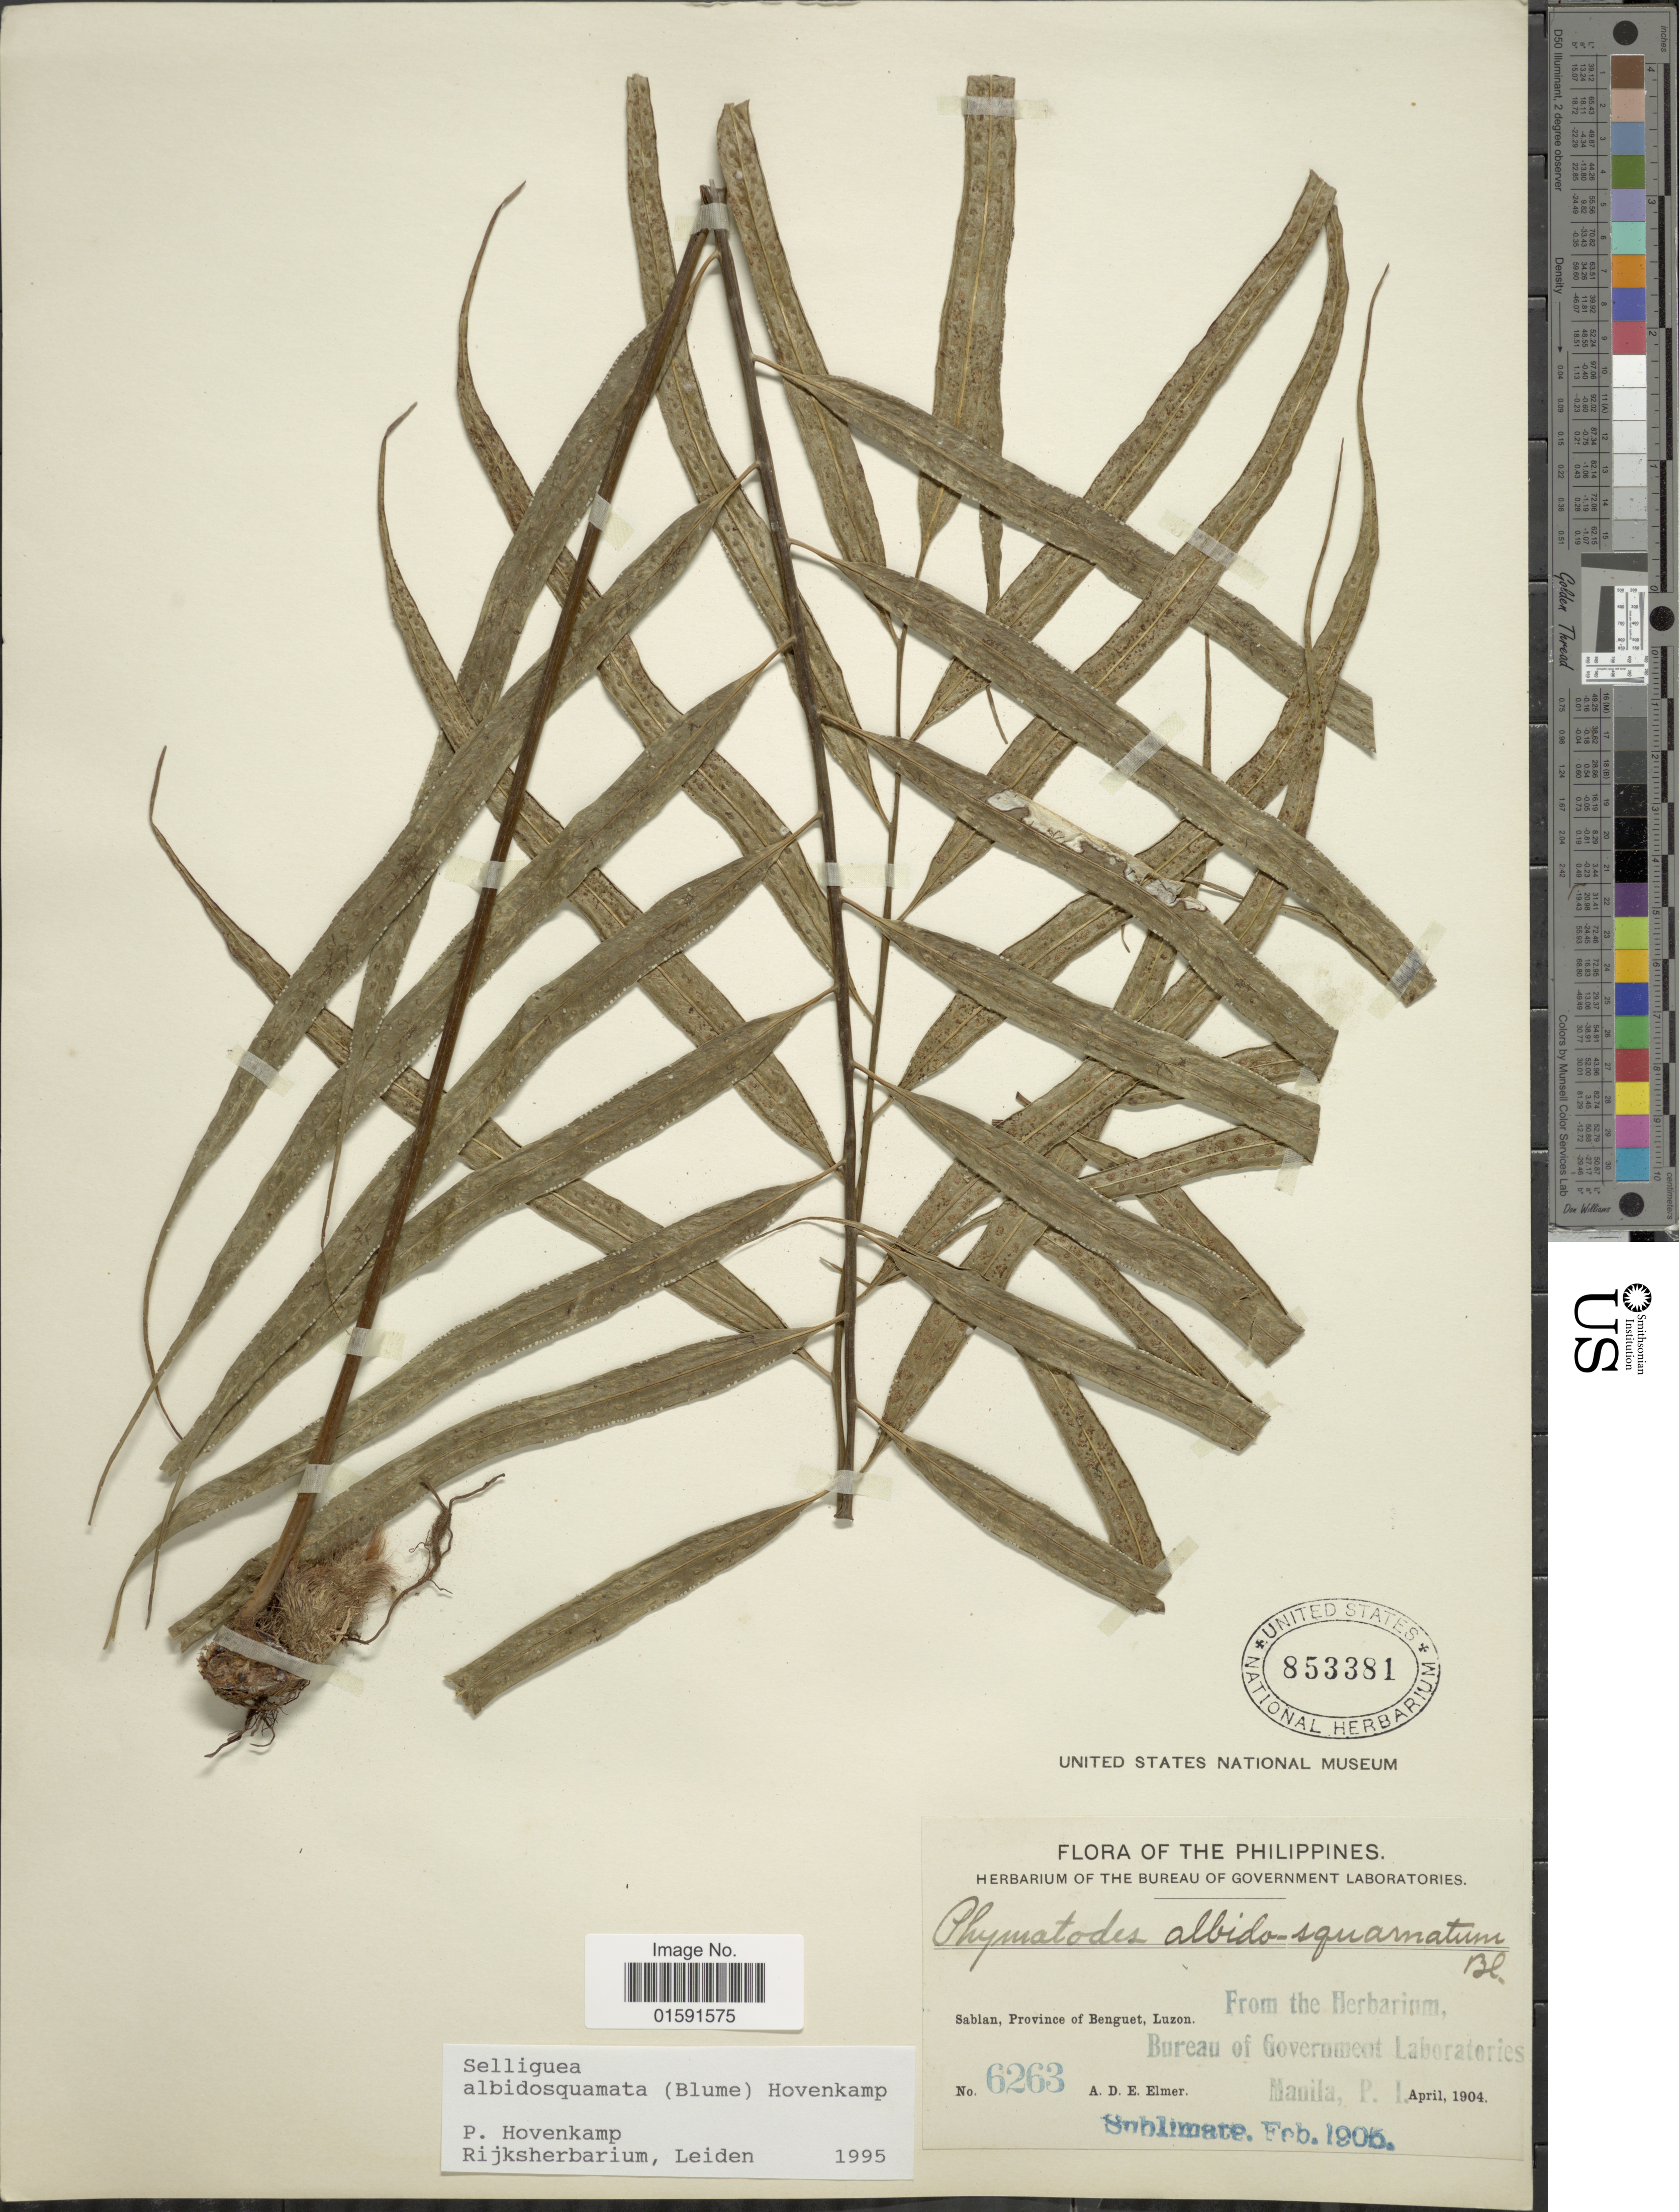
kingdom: Plantae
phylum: Tracheophyta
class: Polypodiopsida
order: Polypodiales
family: Polypodiaceae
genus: Selliguea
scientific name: Selliguea albidosquamata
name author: (Blume) Parris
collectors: A. D. E. Elmer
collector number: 6263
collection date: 1904-04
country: Philippines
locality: Sablan, Province of Benguet, Luzon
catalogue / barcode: US 853381